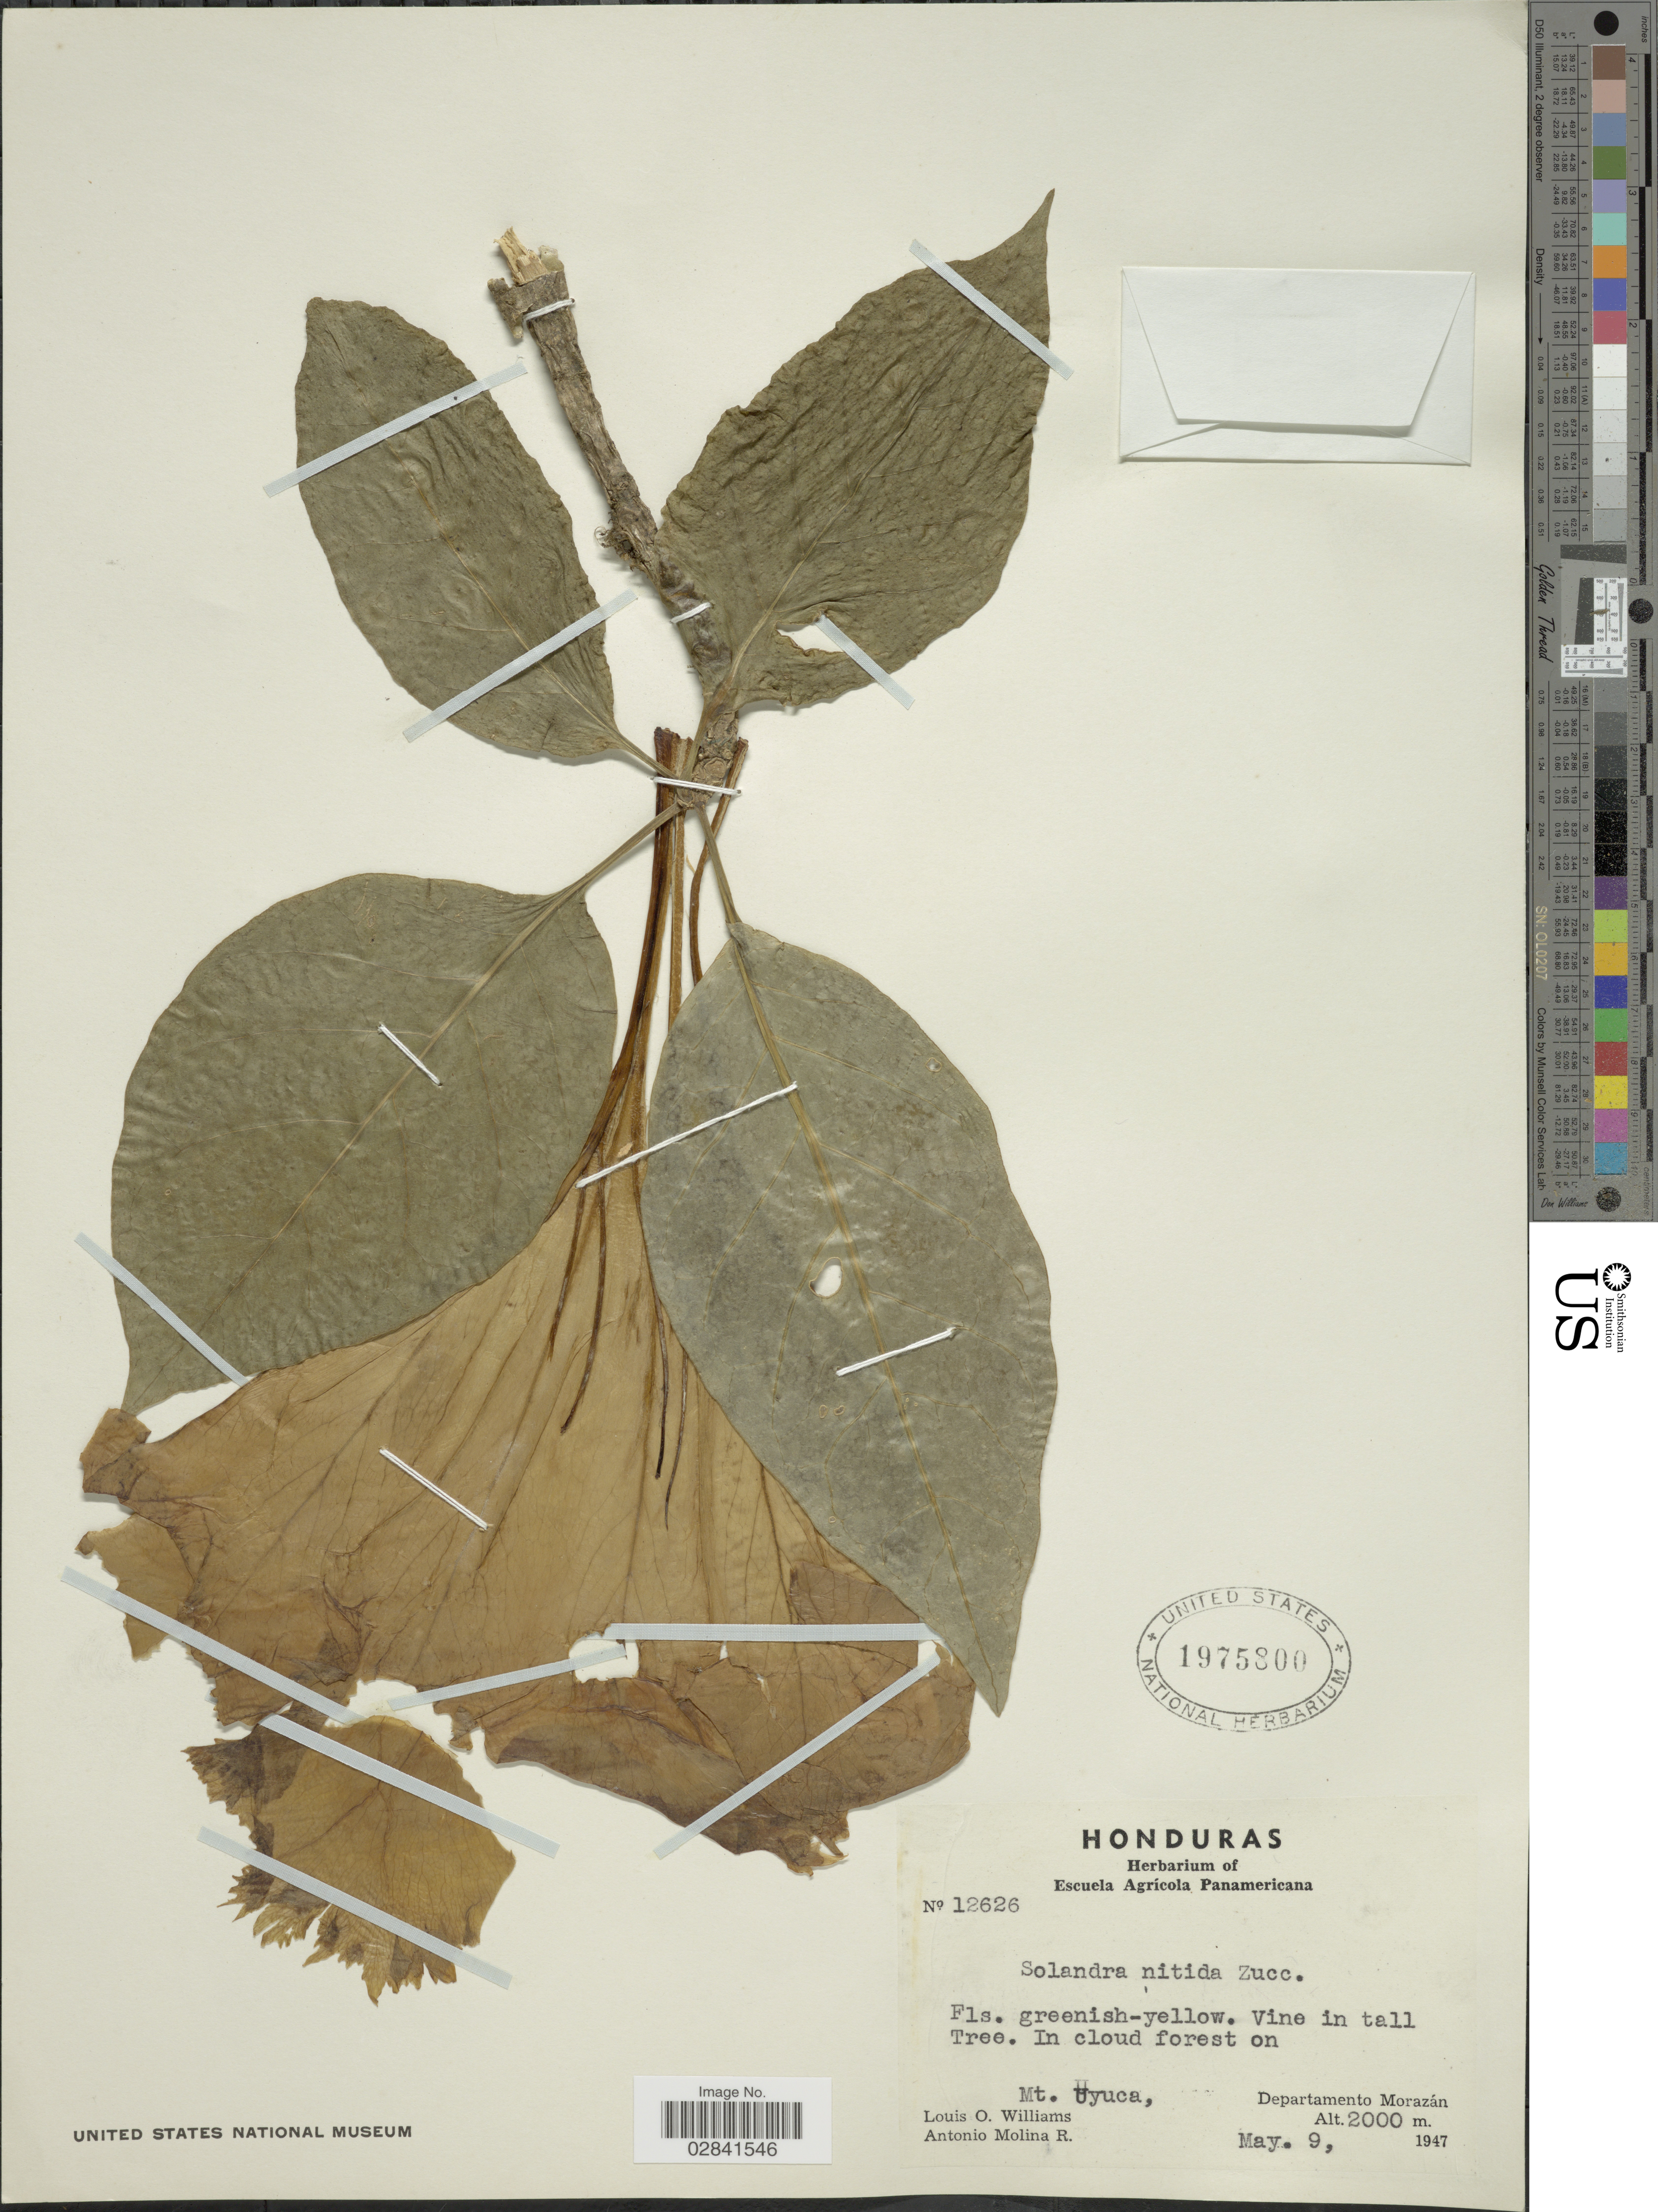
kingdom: Plantae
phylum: Tracheophyta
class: Magnoliopsida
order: Solanales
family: Solanaceae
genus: Solandra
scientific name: Solandra maxima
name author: (Sessé & Moc.) P.S. Green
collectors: L. O. Williams & A. Molina R.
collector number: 12626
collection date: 1947-05-09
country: Honduras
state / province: Fco. Morazán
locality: In cloud forest on Mt. Uyuca, Departamento Morazán.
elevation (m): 2000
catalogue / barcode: US 1975800